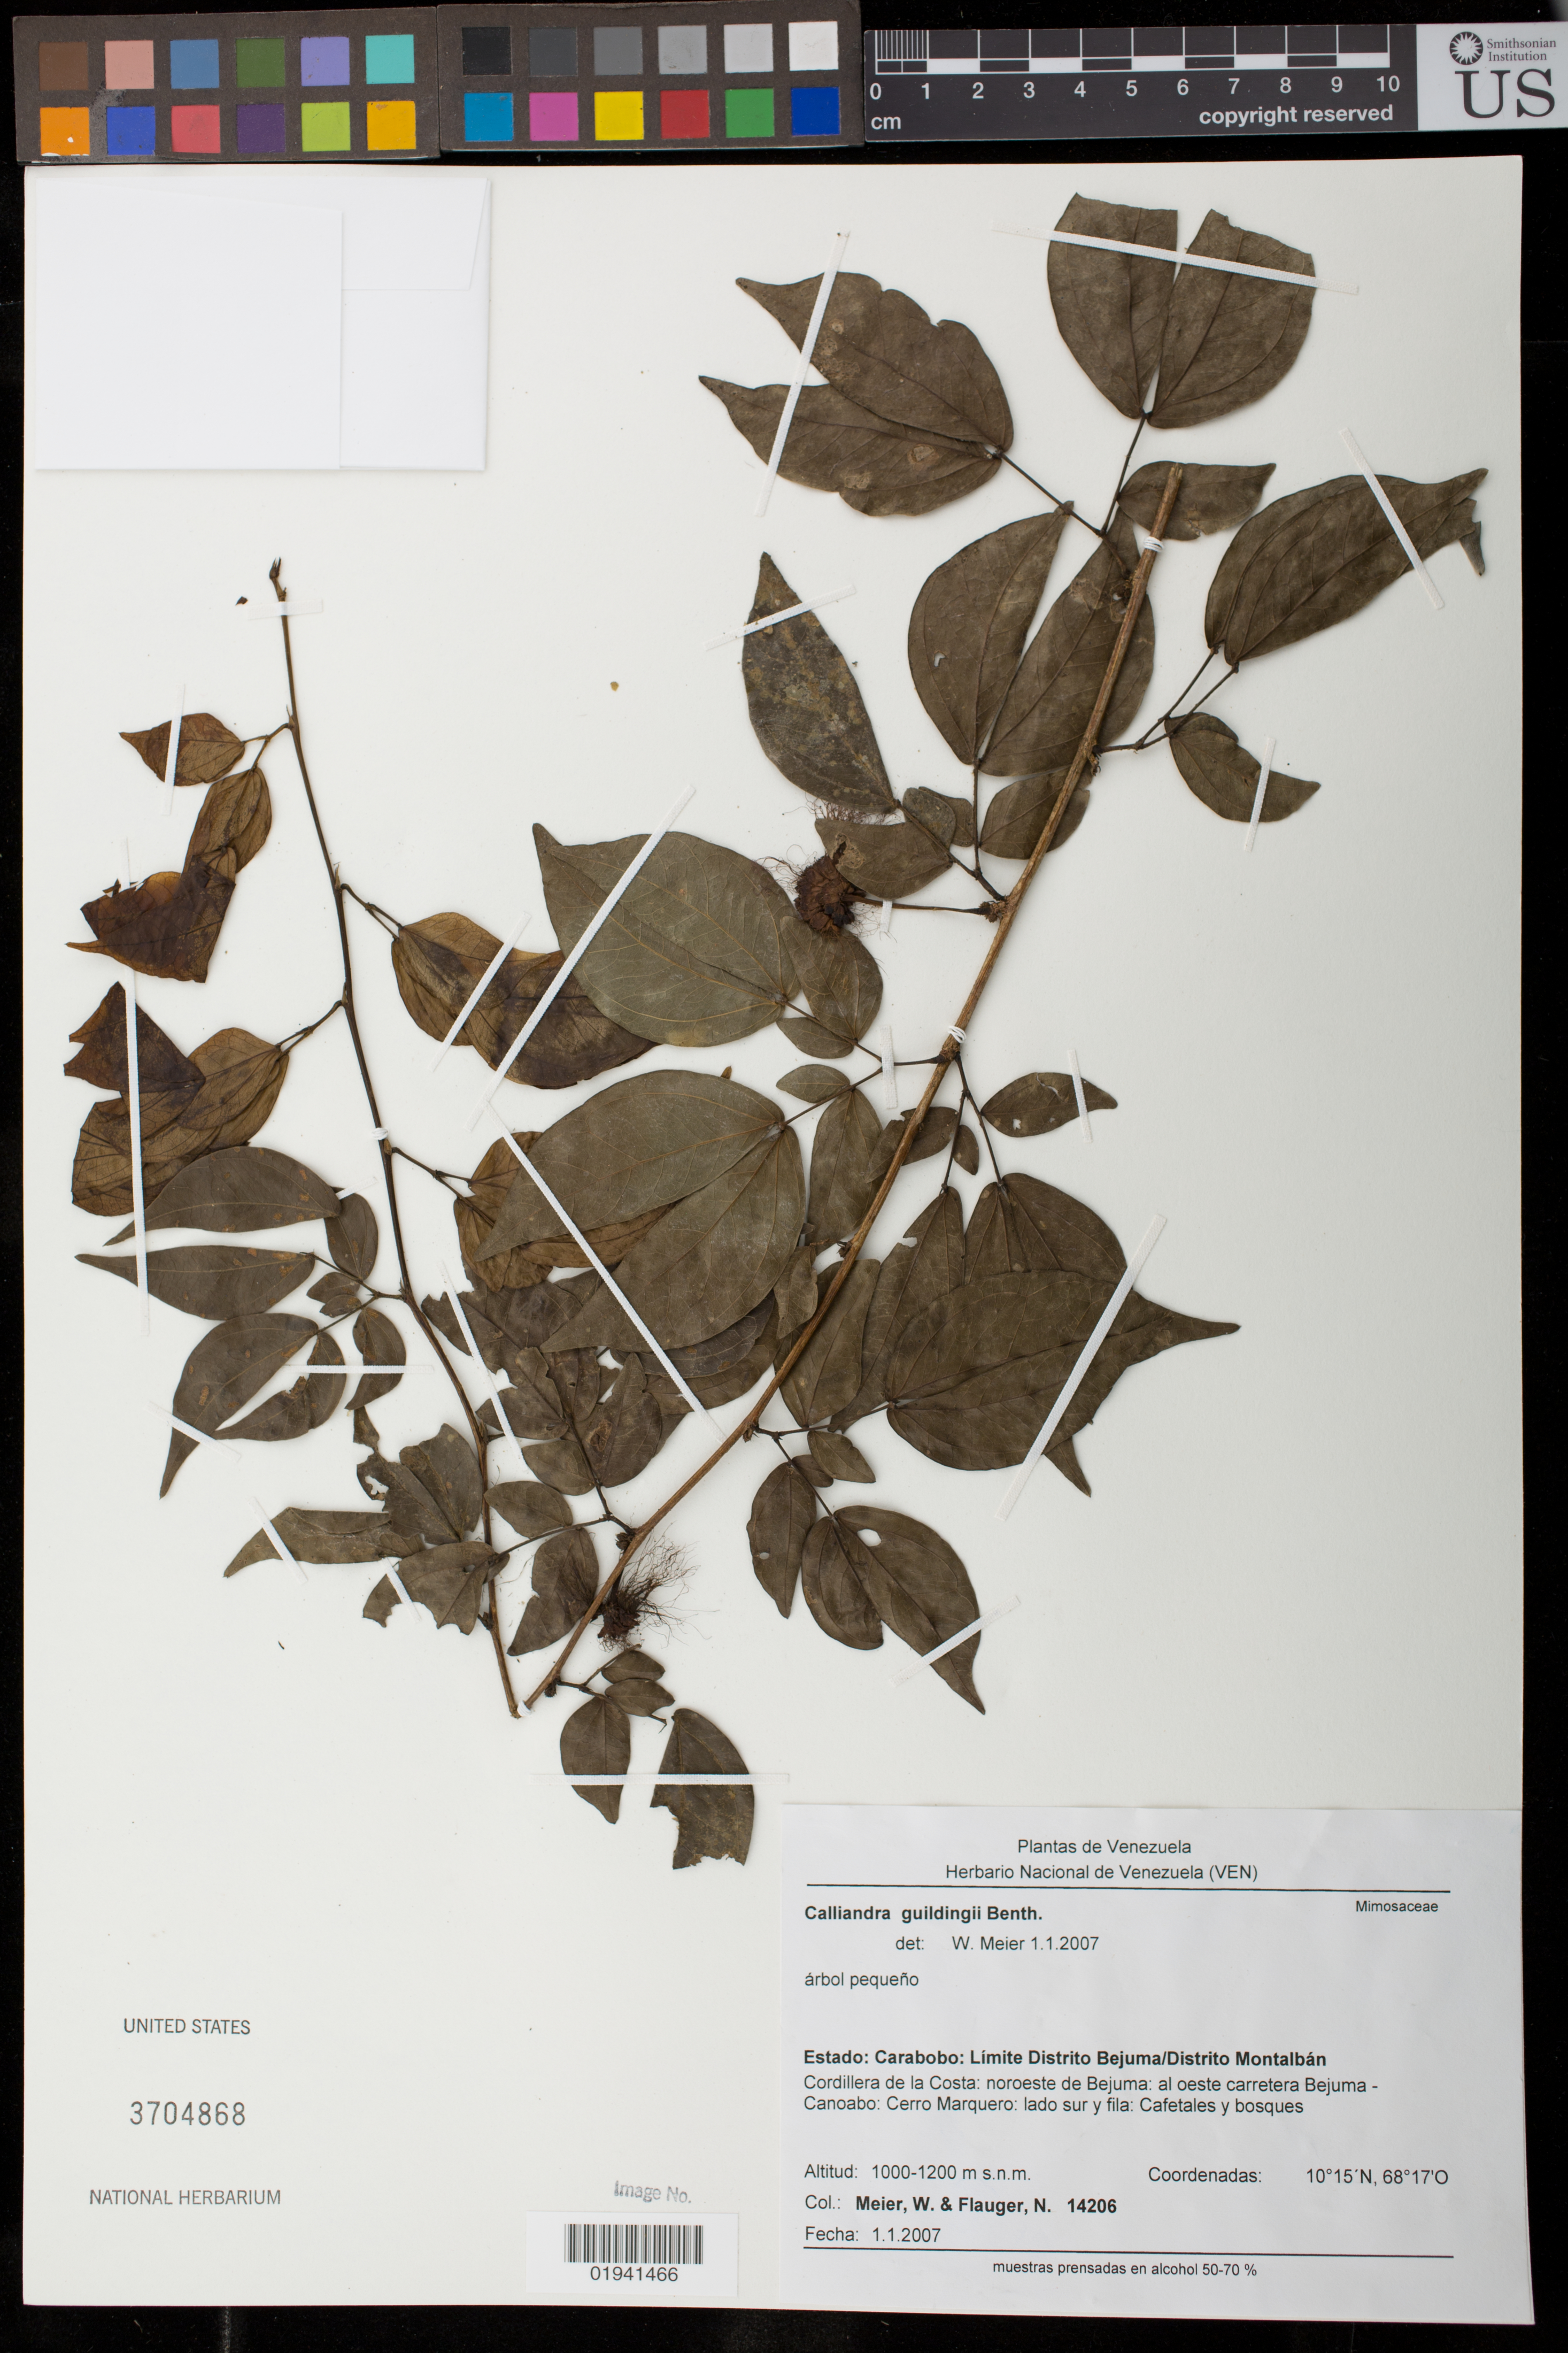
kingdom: Plantae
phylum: Tracheophyta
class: Magnoliopsida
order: Fabales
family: Fabaceae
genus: Calliandra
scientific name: Calliandra guildingii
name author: Benth.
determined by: Meier, Winfried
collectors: W. Meier & N. Flauger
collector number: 14206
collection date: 2006-02-14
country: Venezuela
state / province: Carabobo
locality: Limite Distrito Bejuma/Distrito Montalban. Cordillera de la Costa: noroeste de Bejuma: al oeste carretera Bejuma-Canoabo: Cerro Marquero: lado sur y fila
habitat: cafetales y bosques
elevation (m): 1000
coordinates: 10 18 N, 68 17 O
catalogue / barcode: US 3704868